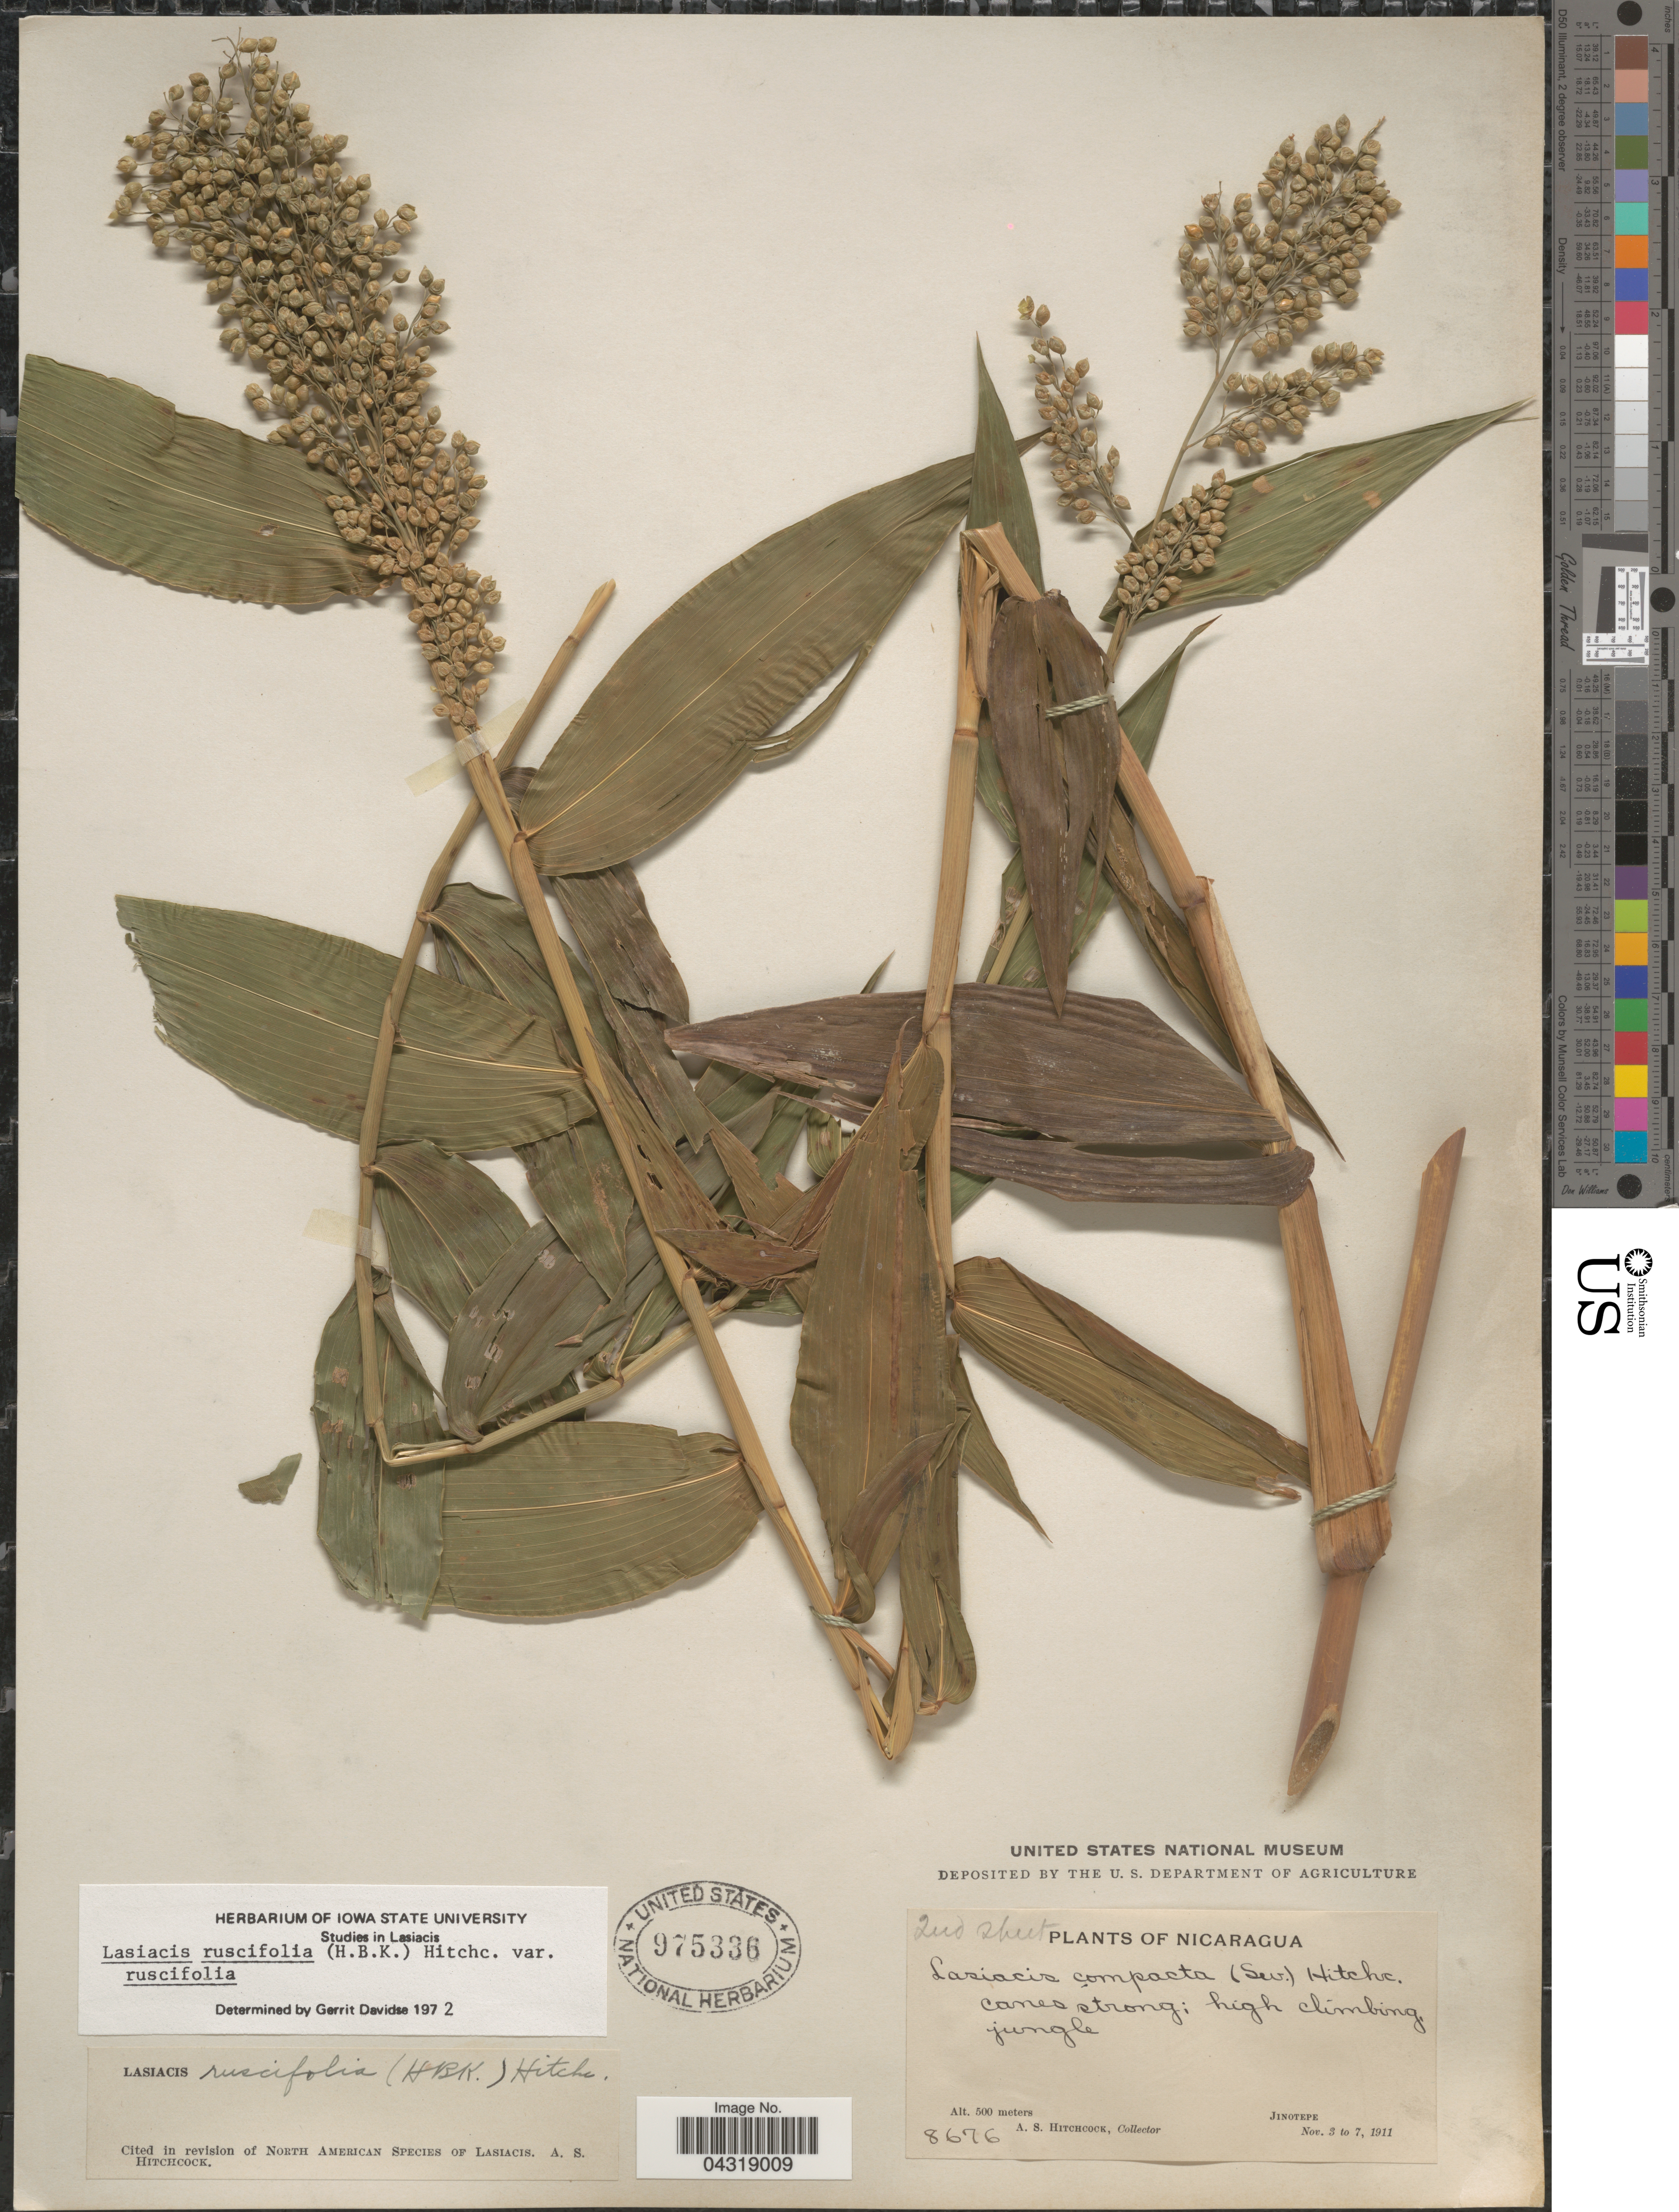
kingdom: Plantae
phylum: Tracheophyta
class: Liliopsida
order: Poales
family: Poaceae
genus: Lasiacis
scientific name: Lasiacis ruscifolia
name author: (Kunth) Hitchc.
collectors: A. S. Hitchcock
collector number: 8676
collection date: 1911-11-03/1911-11-07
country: Nicaragua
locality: Jinotepe.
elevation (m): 500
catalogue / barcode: US 975336